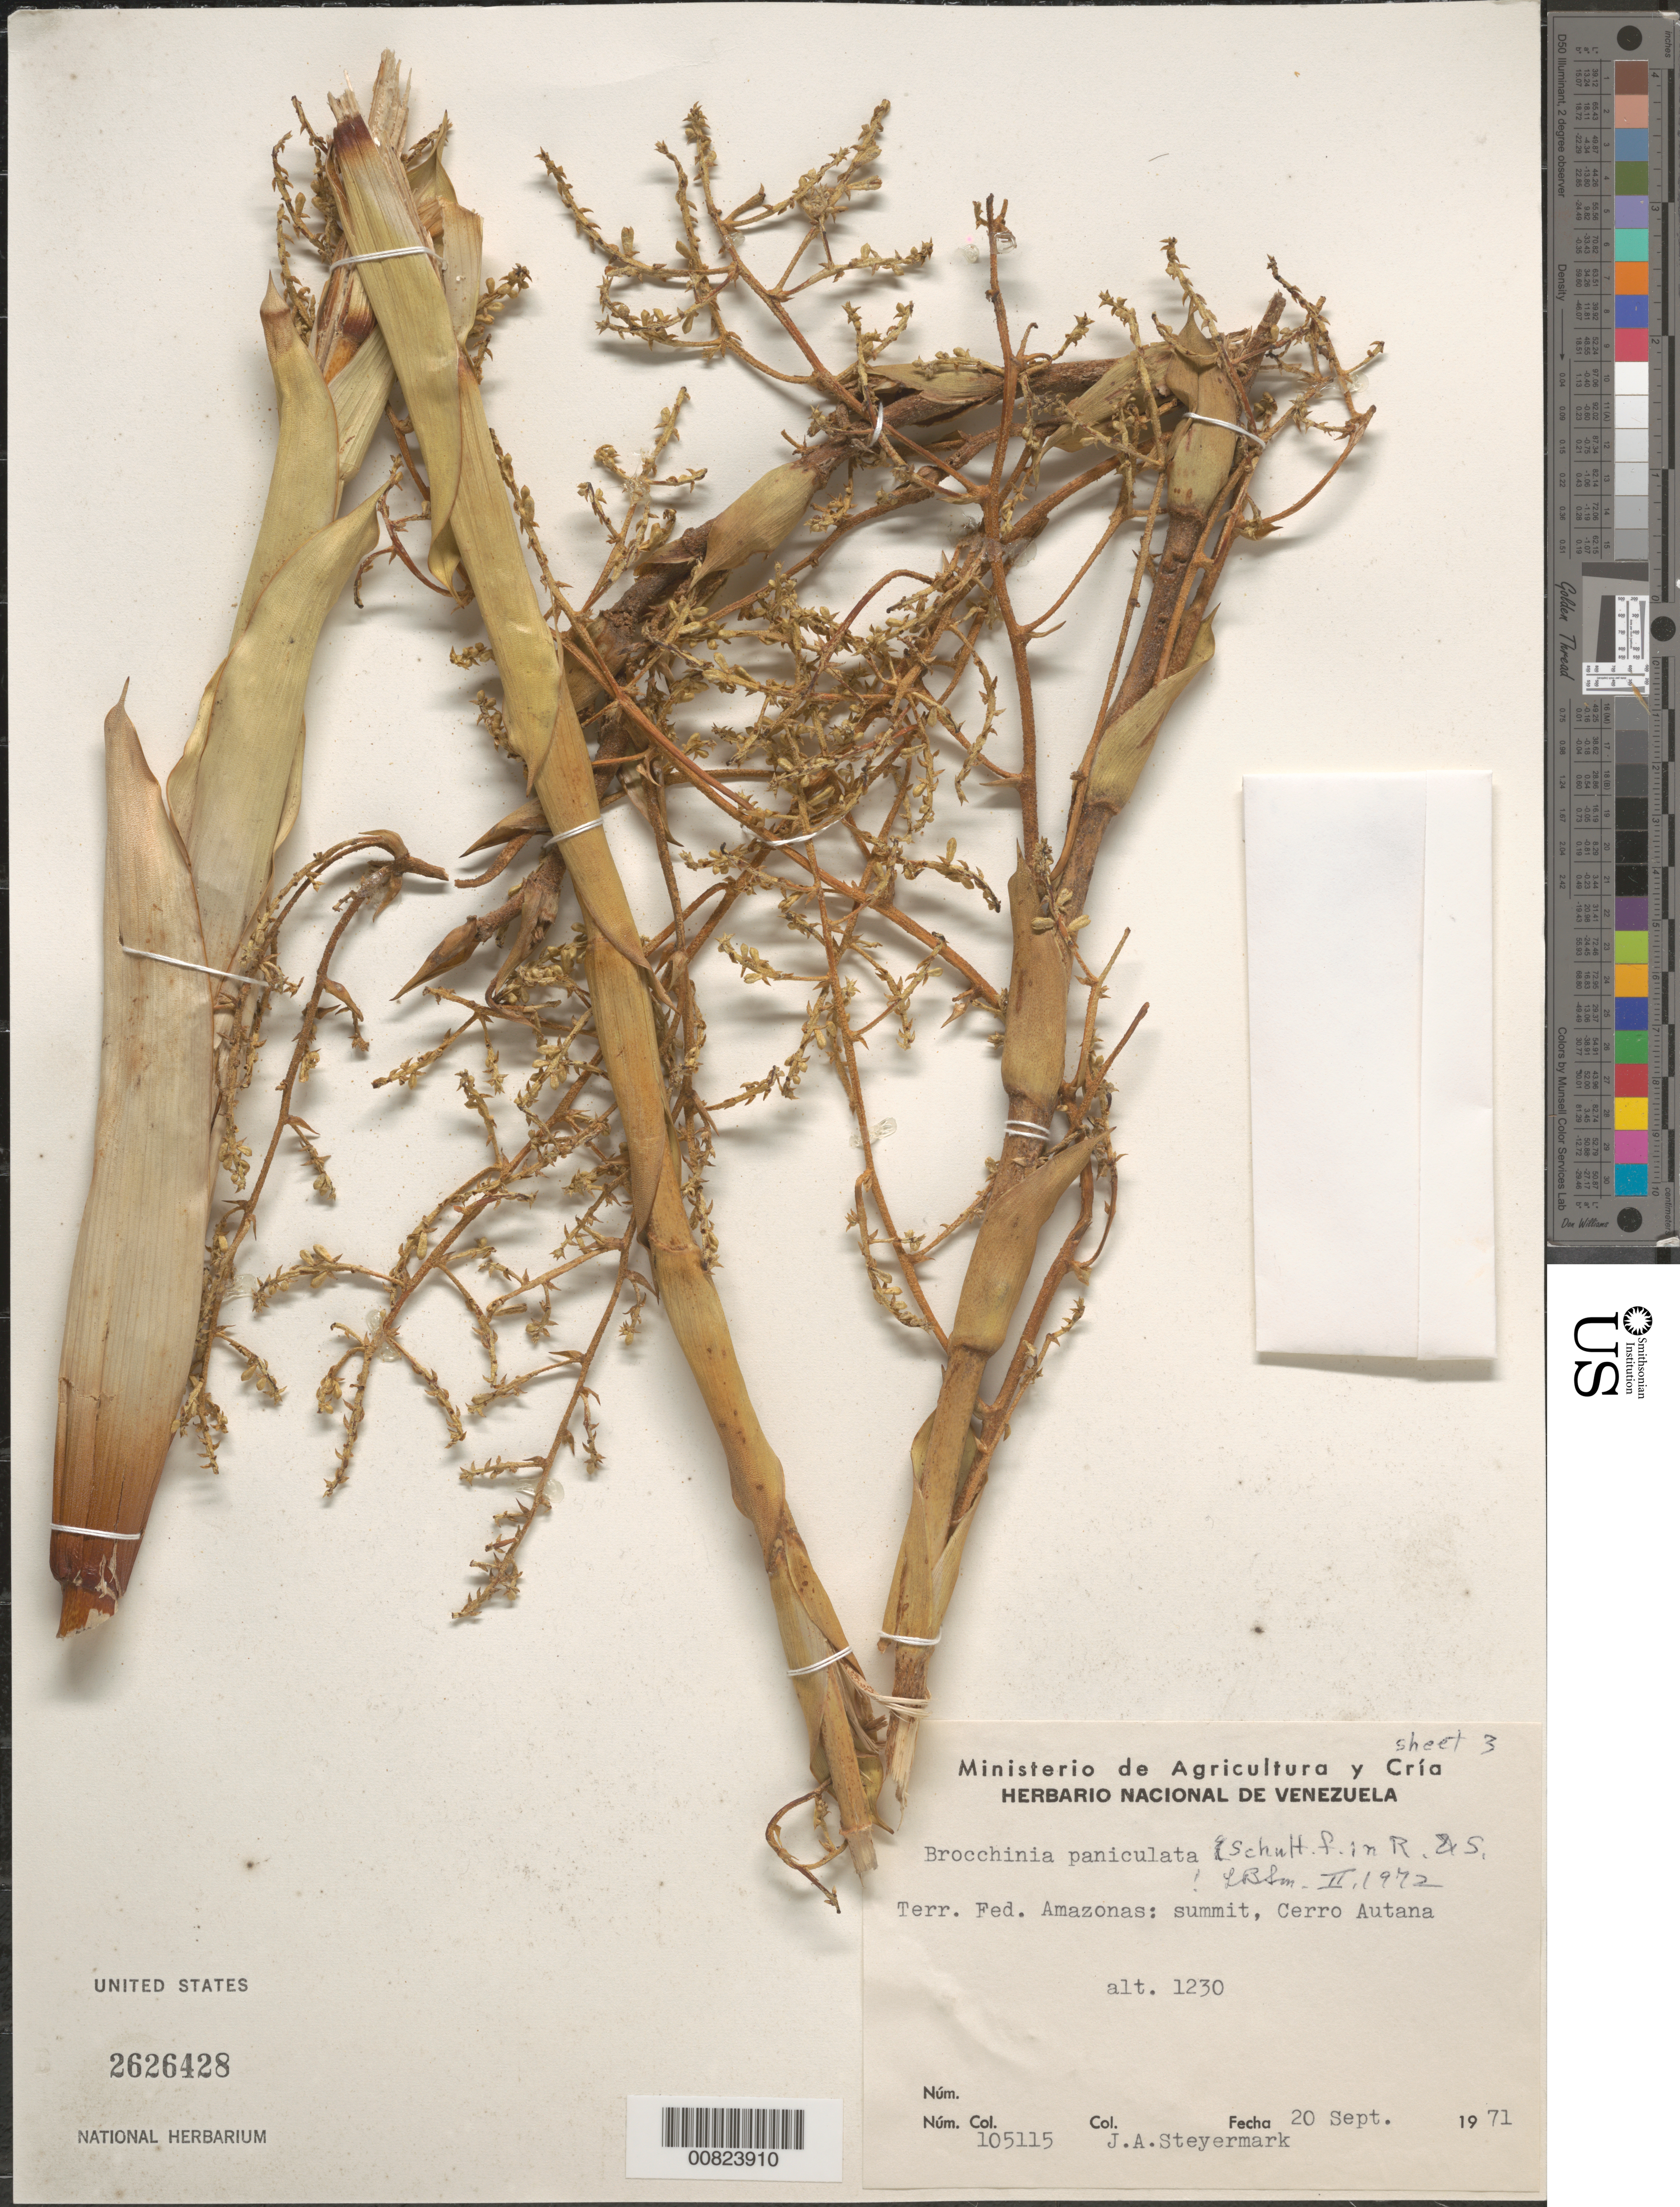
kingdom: Plantae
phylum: Tracheophyta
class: Liliopsida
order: Poales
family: Bromeliaceae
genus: Brocchinia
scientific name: Brocchinia paniculata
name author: Schult. f.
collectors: J. Steyermark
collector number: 105115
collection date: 1971-09-20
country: Venezuela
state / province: Amazonas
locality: Terr. Fed. Amazonas: summit, Cerro Autana.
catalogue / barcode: US 2626428